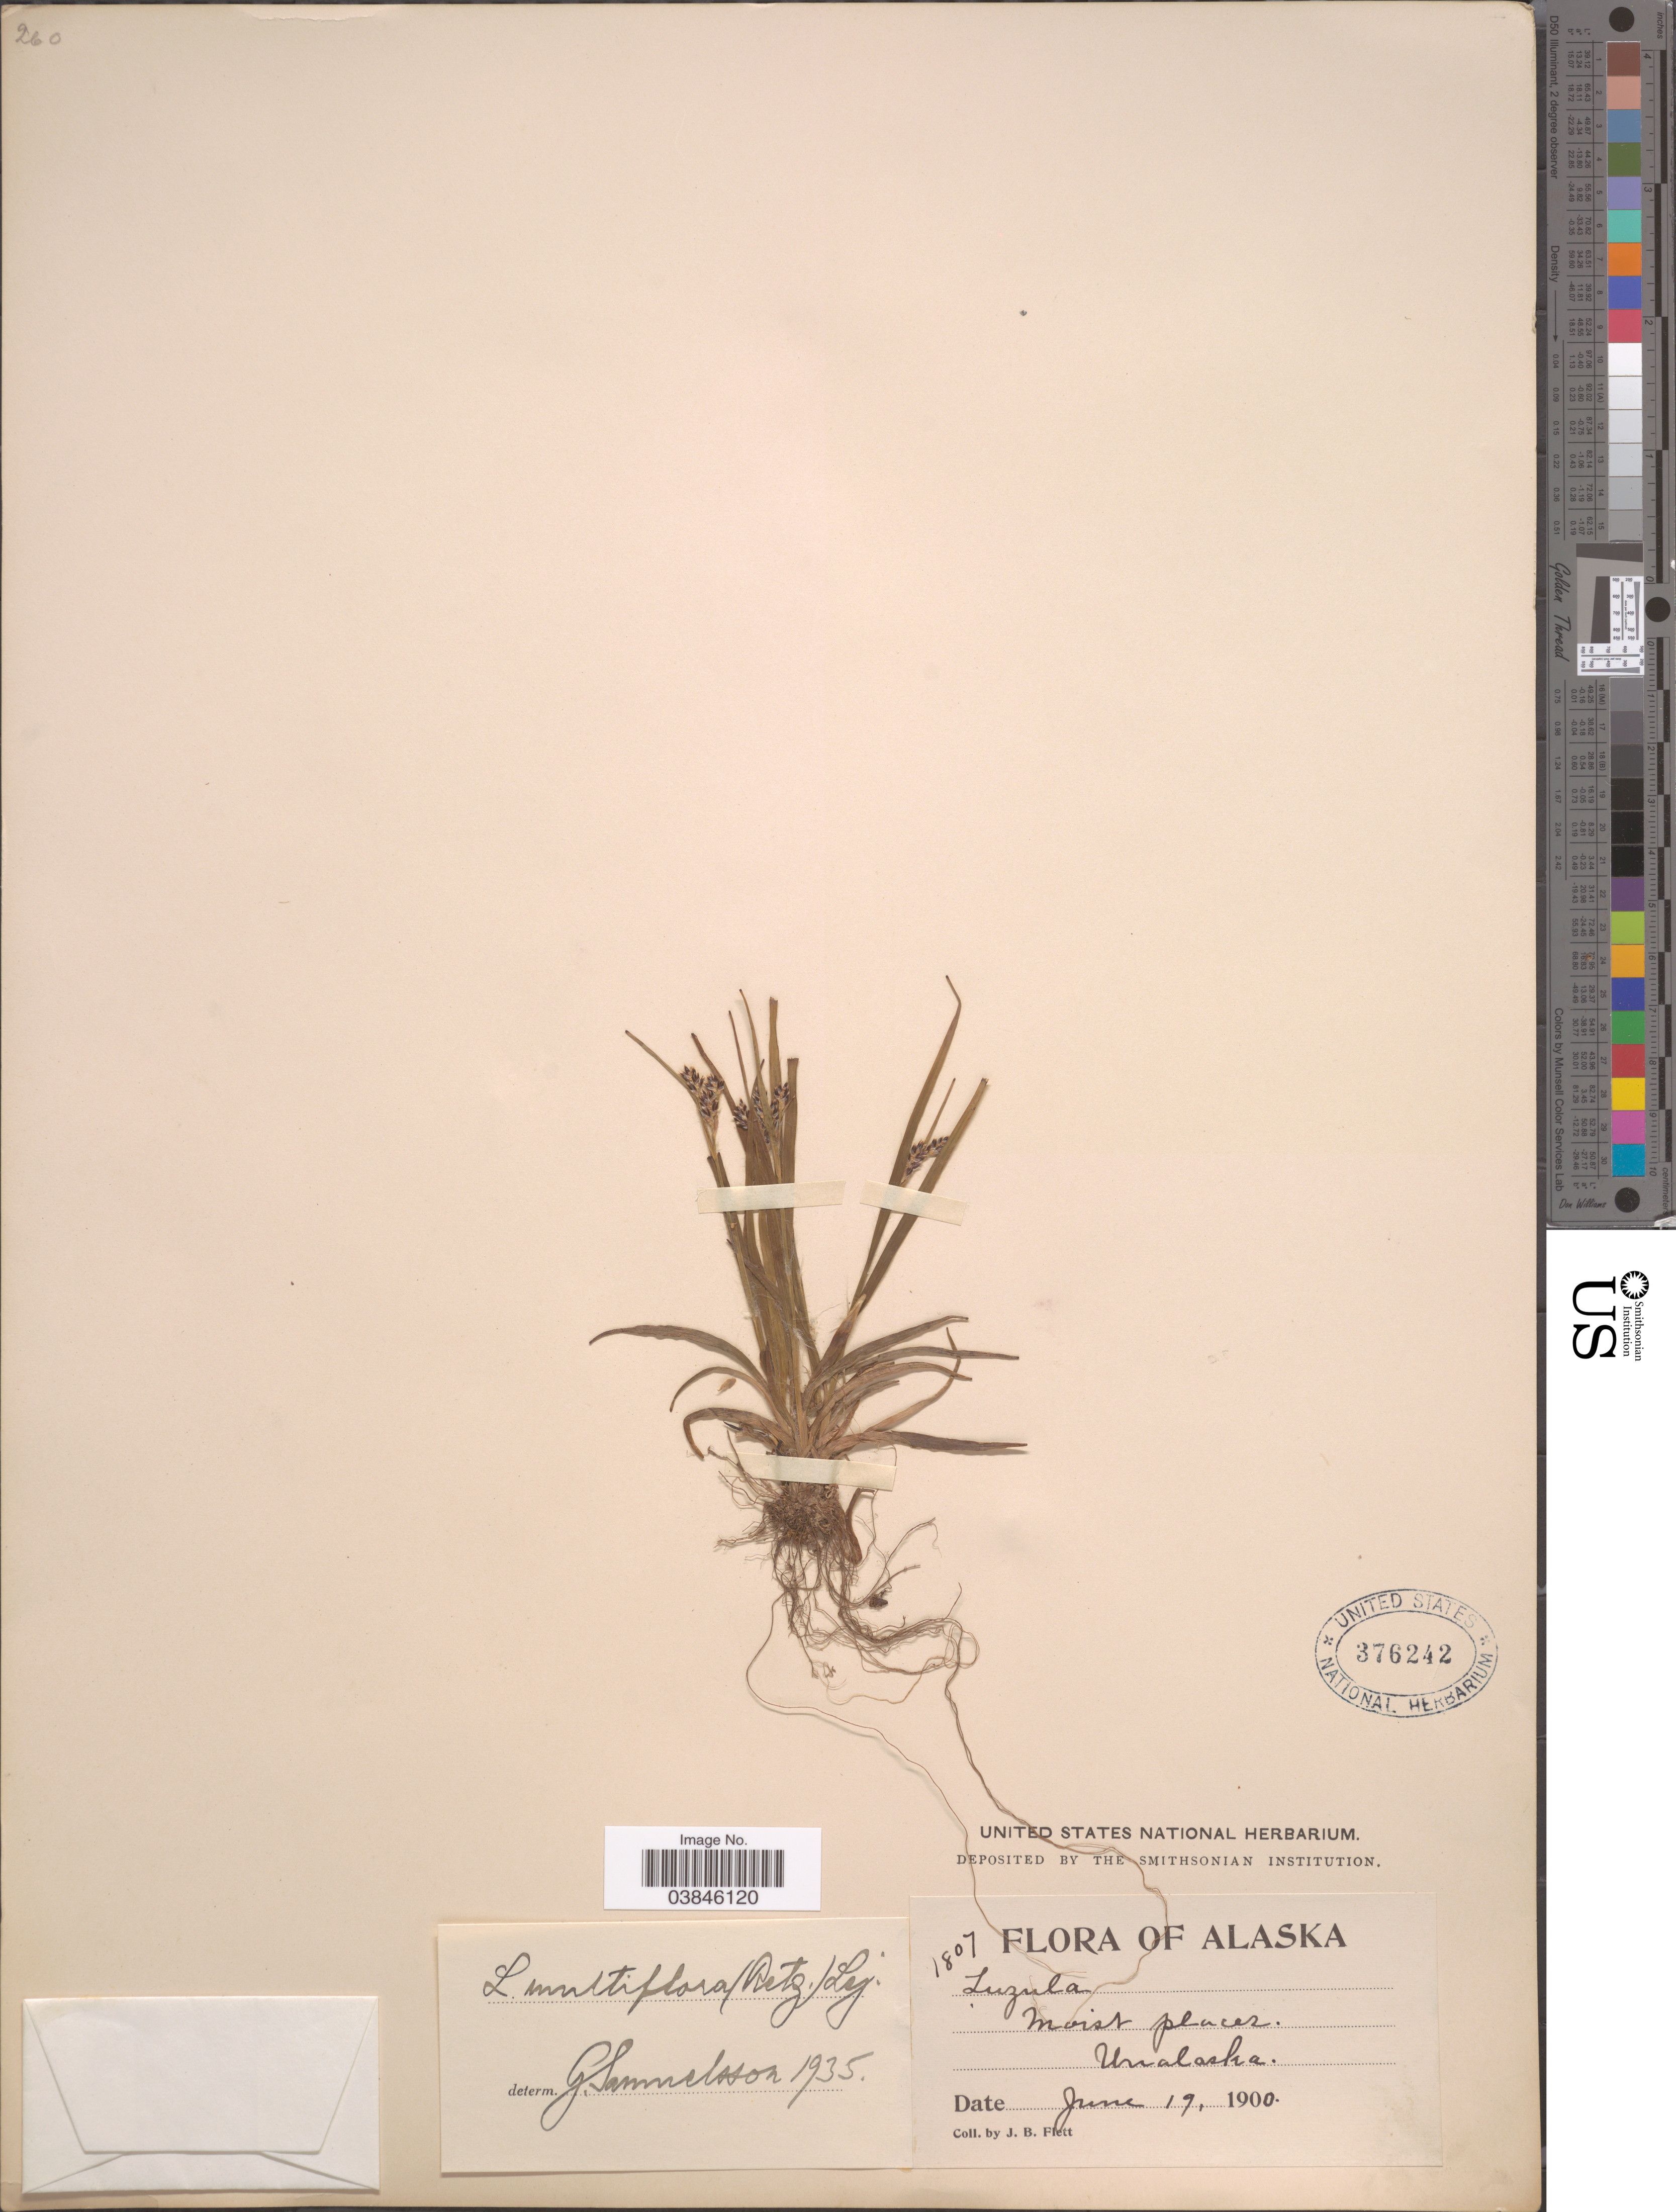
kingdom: Plantae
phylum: Tracheophyta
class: Liliopsida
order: Poales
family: Juncaceae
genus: Luzula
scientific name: Luzula multiflora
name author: (Ehrh.) Lej.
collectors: J. Flett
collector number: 1807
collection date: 1900-06-19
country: United States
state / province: Alaska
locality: Unalaska.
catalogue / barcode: US 376242